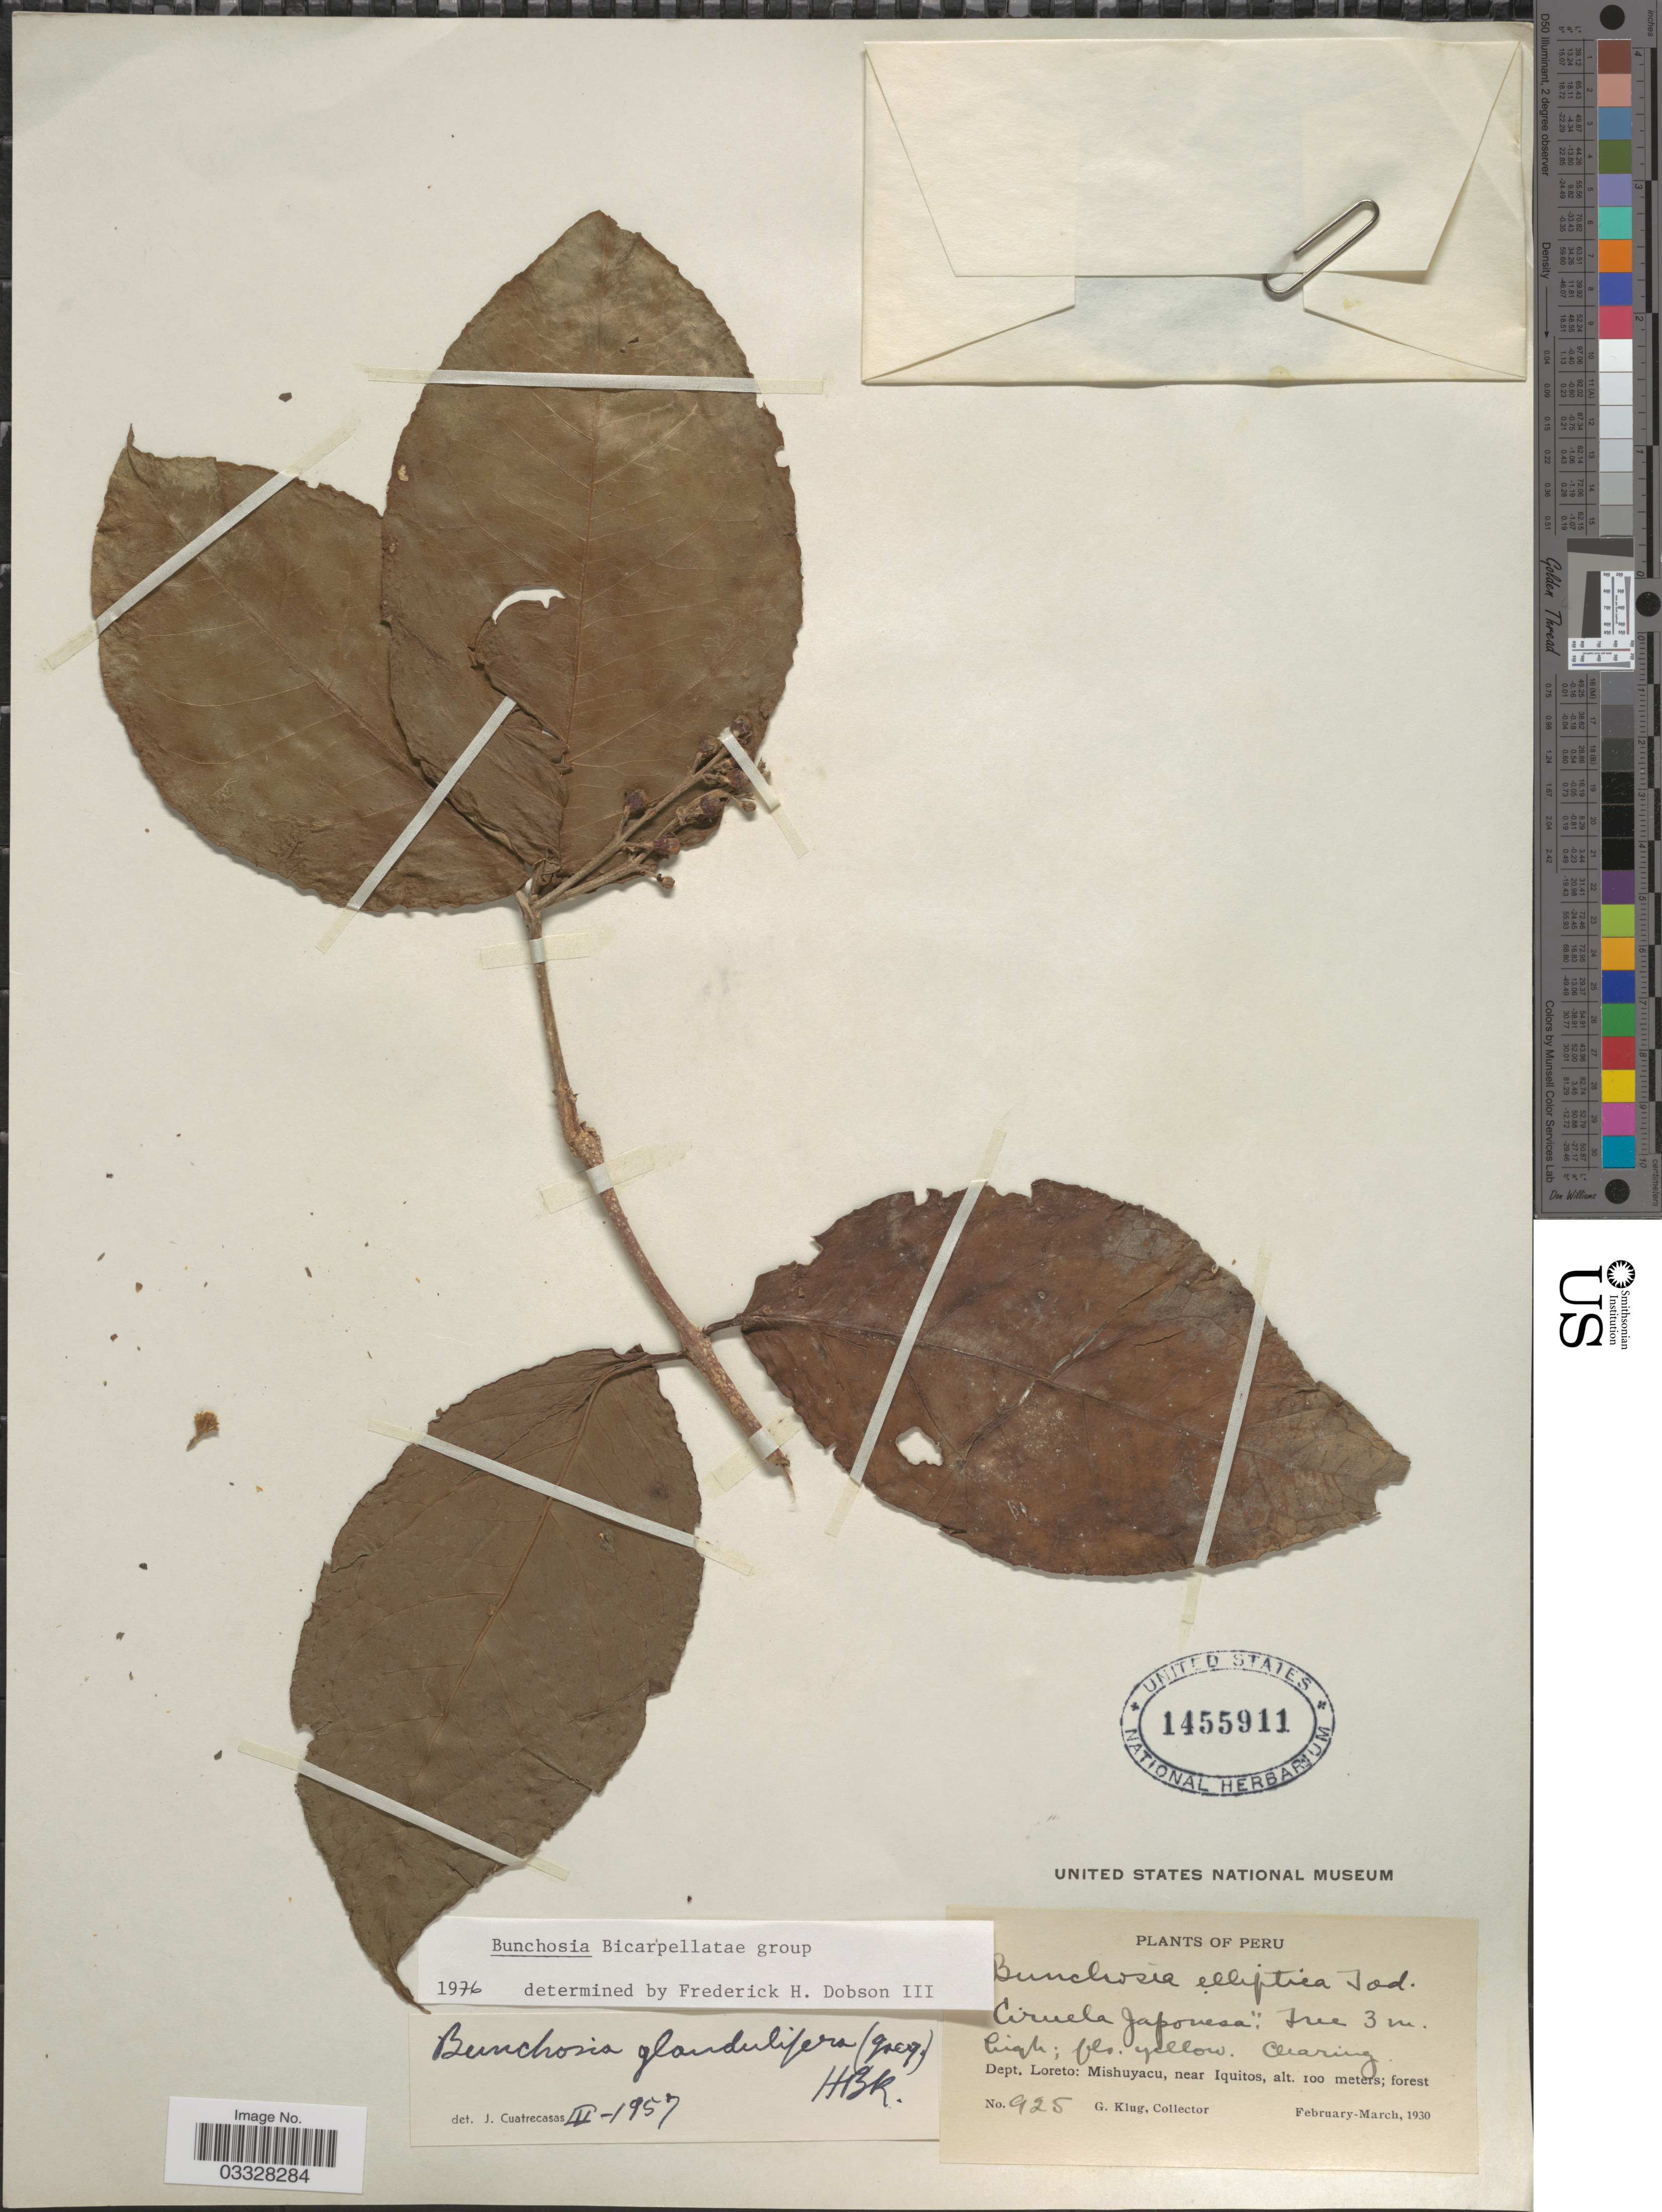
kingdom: Plantae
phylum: Tracheophyta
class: Magnoliopsida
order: Malpighiales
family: Malpighiaceae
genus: Bunchosia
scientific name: Bunchosia glandulifera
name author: (Jacq.) Kunth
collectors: G. Klug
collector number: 925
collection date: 1930-02/1930-03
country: Peru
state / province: Loreto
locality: Dept. Loreto: Mishuyacu, near Iquitos.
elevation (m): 100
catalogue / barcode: US 1455911